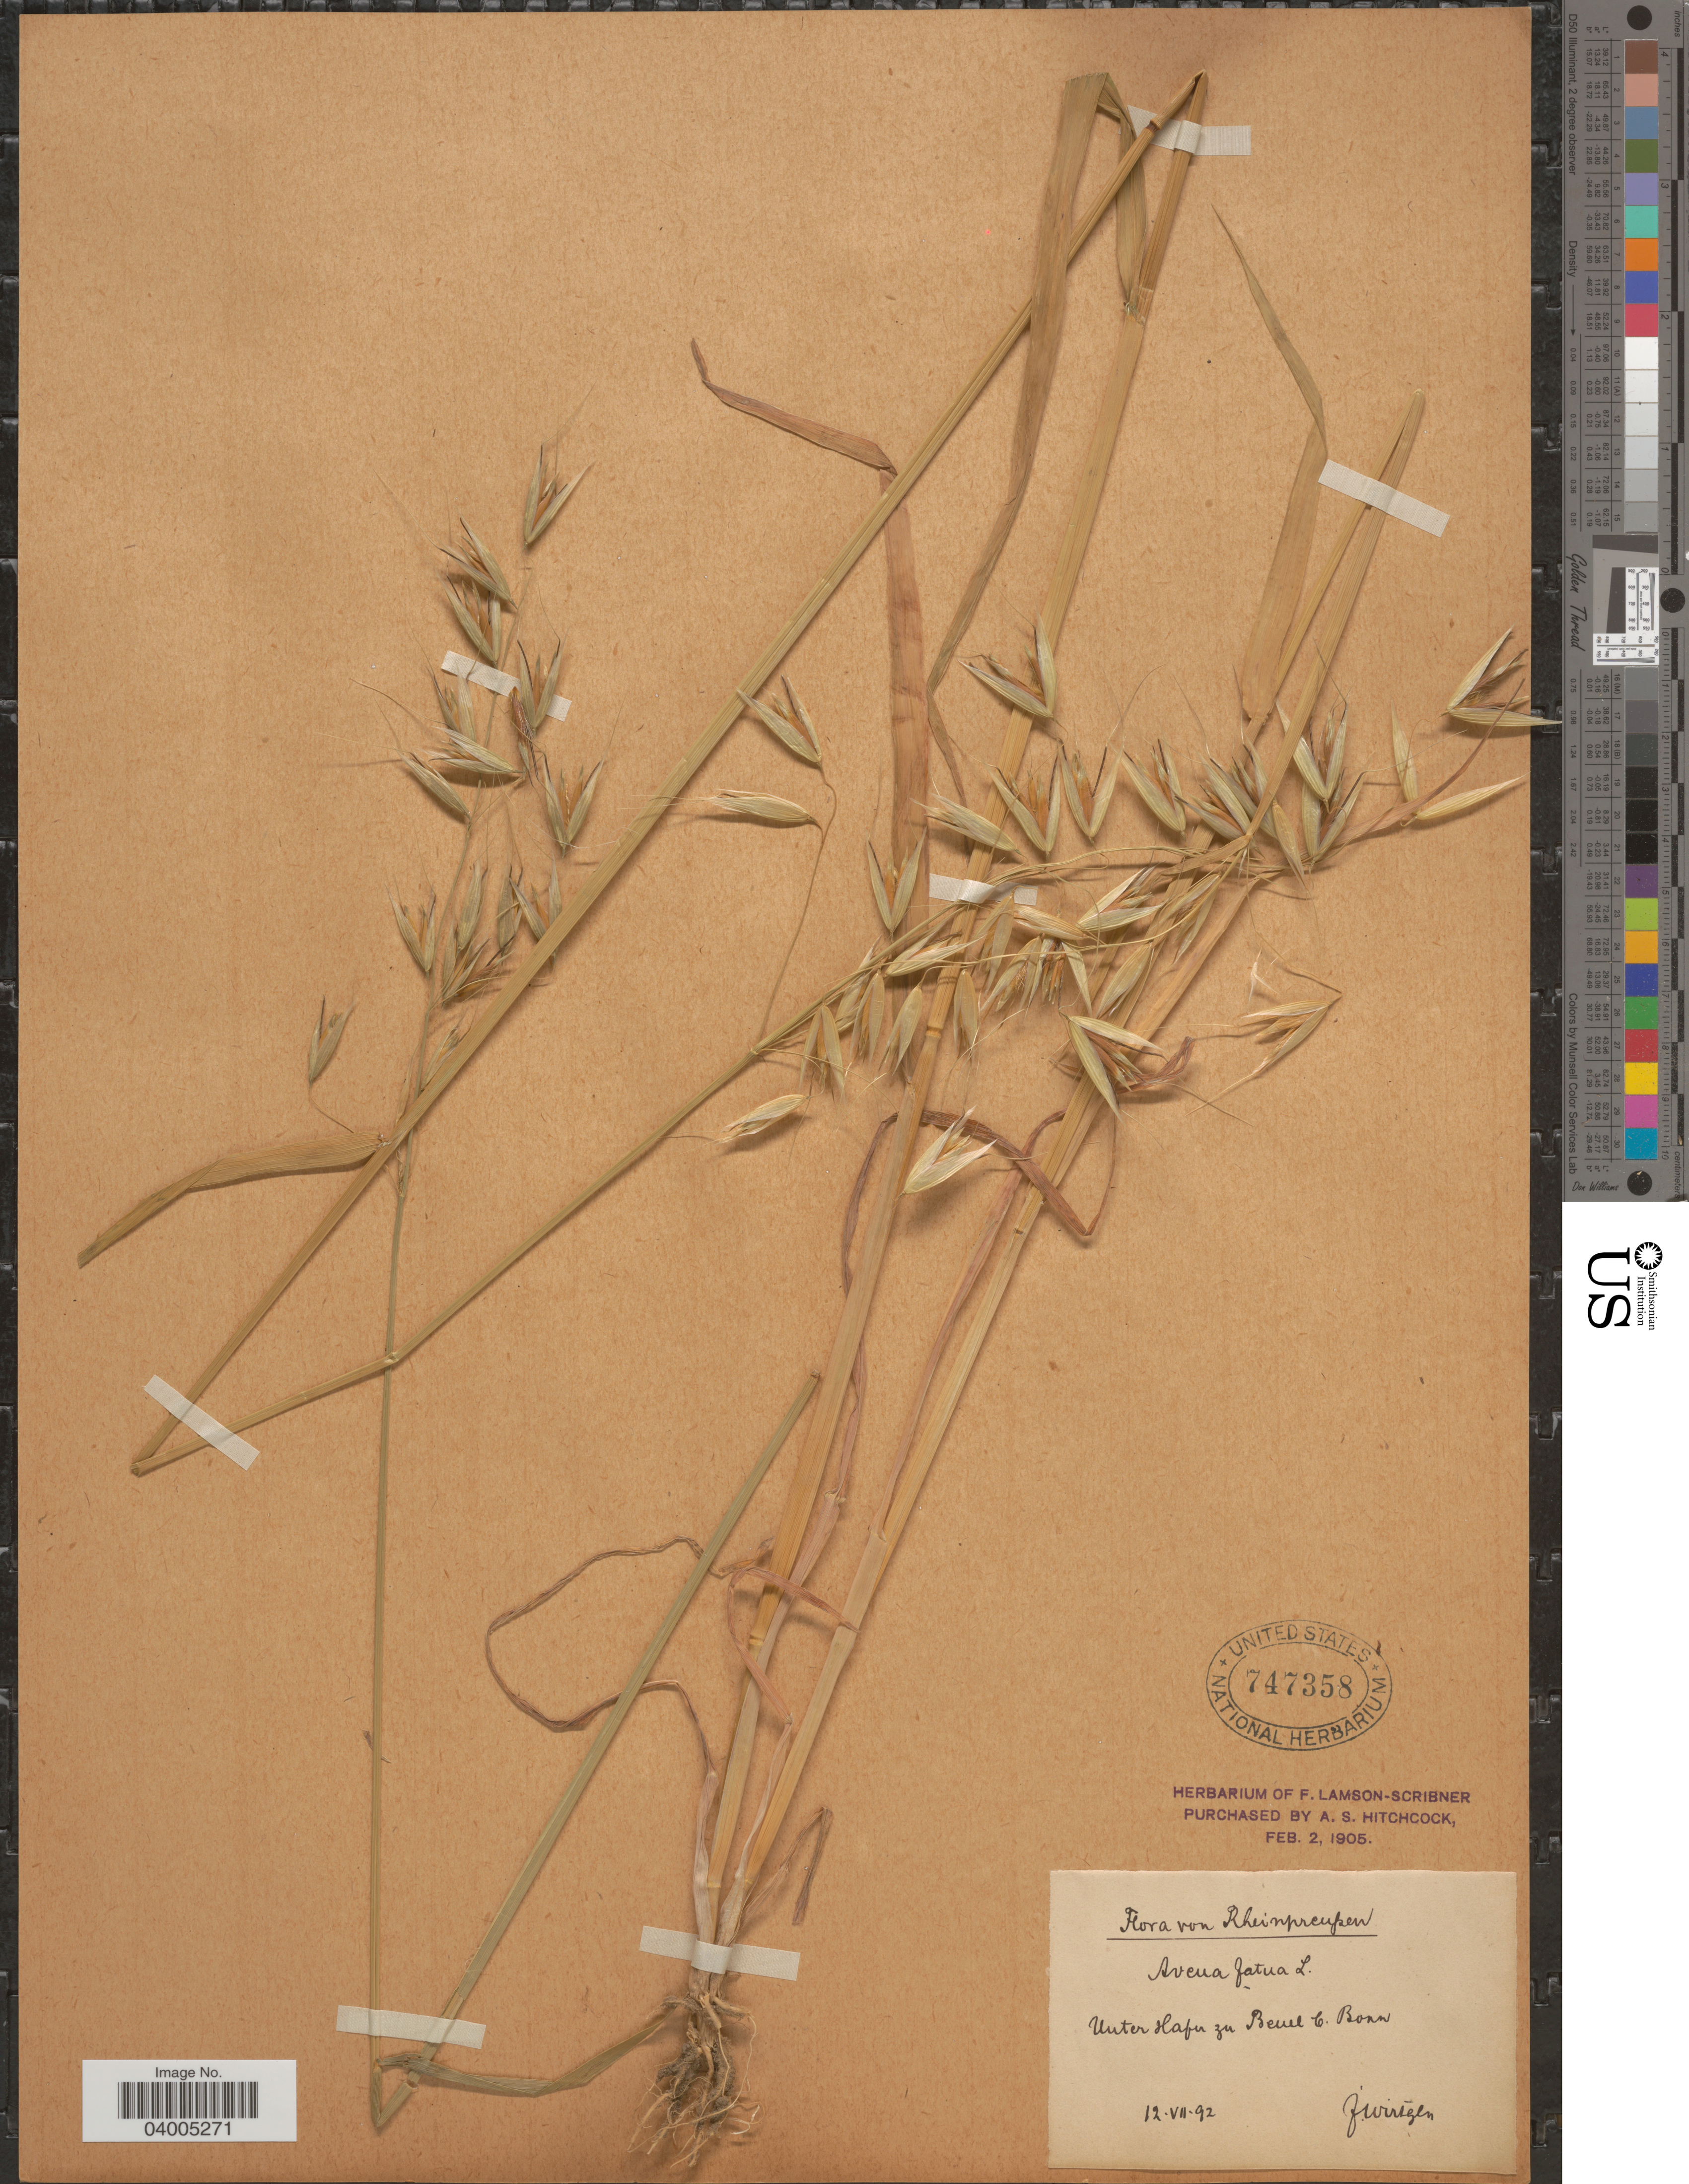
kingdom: Plantae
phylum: Tracheophyta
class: Liliopsida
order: Poales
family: Poaceae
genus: Avena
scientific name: Avena fatua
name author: L.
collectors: F. Wirtgen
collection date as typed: Transcribed d/m/y: 12/7/92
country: Germany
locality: Rheinpreussen. Unter Hafn zu Benel b. Bonn. [interpreted]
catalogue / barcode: US 747358